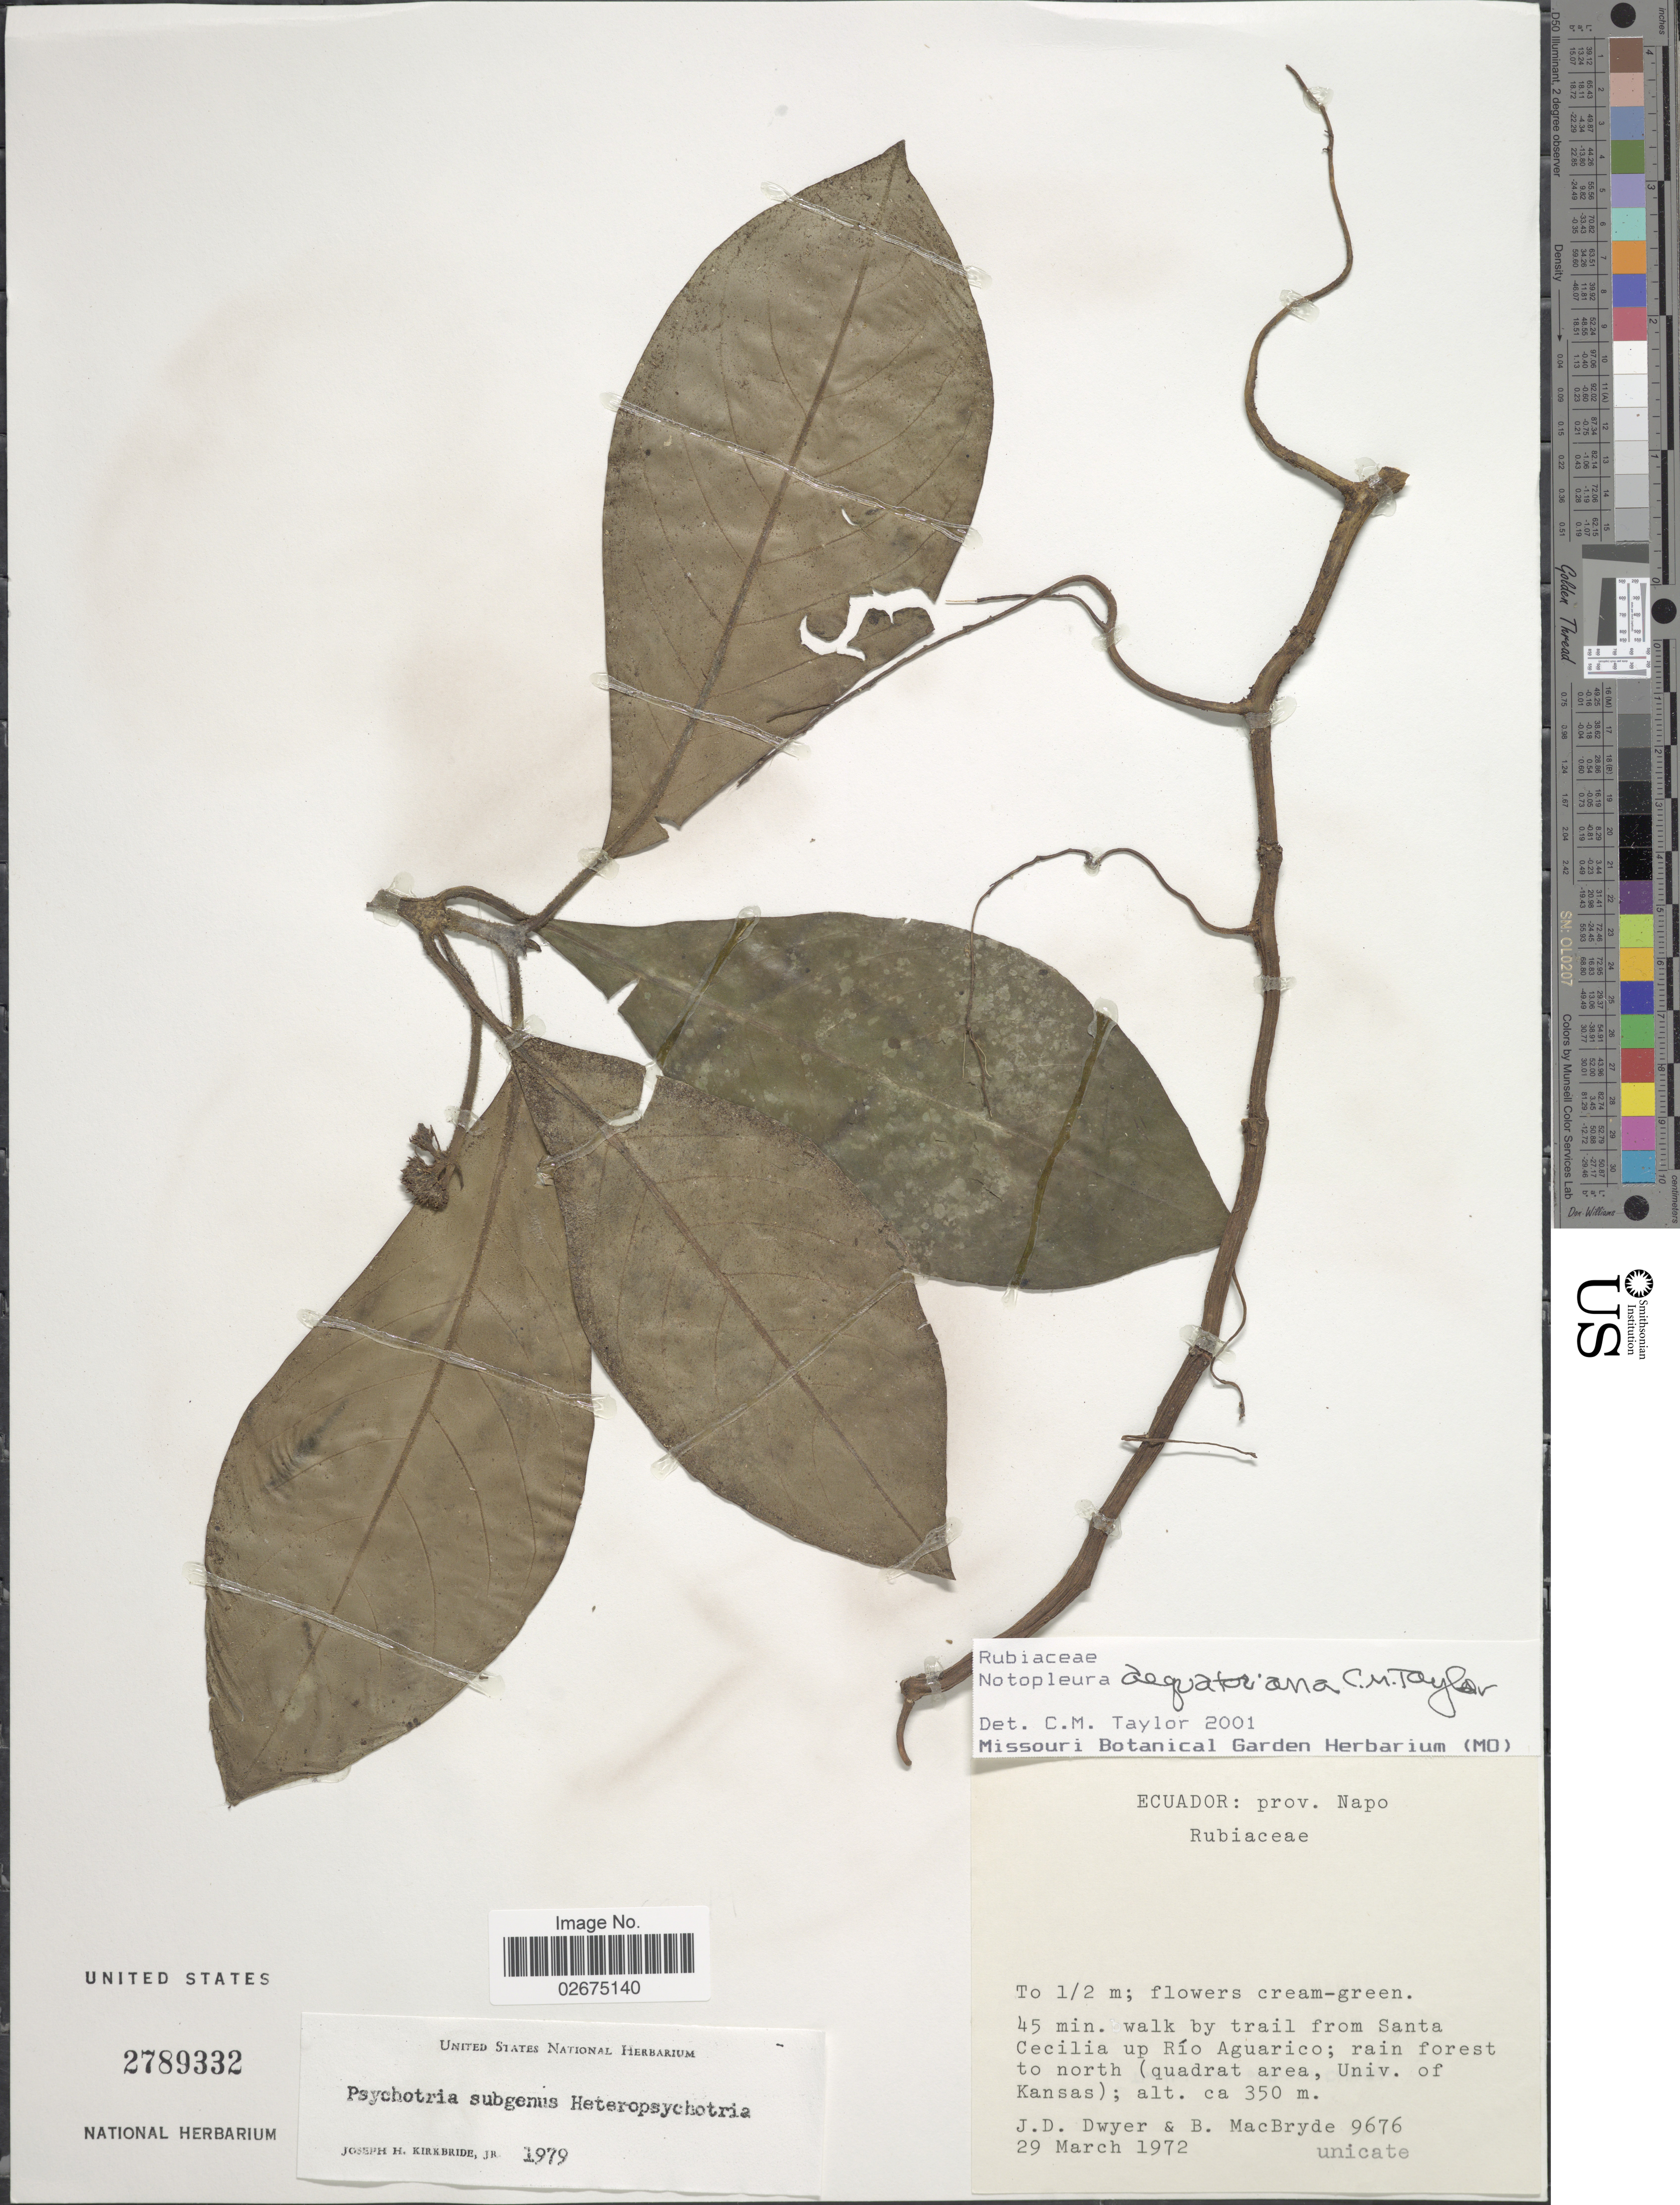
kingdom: Plantae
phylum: Tracheophyta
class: Magnoliopsida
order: Gentianales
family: Rubiaceae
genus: Notopleura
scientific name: Notopleura aequatoriana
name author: C.M. Taylor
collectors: J. D. Dwyer & B. MacBryde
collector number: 9676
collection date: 1972-03-29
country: Ecuador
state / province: Napo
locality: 45 min. walk by trail from Santa Cecilia up Rio Aguarico; rain forest to north (quadrat area, Univ. of Kansas)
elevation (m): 350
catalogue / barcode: US 2789332